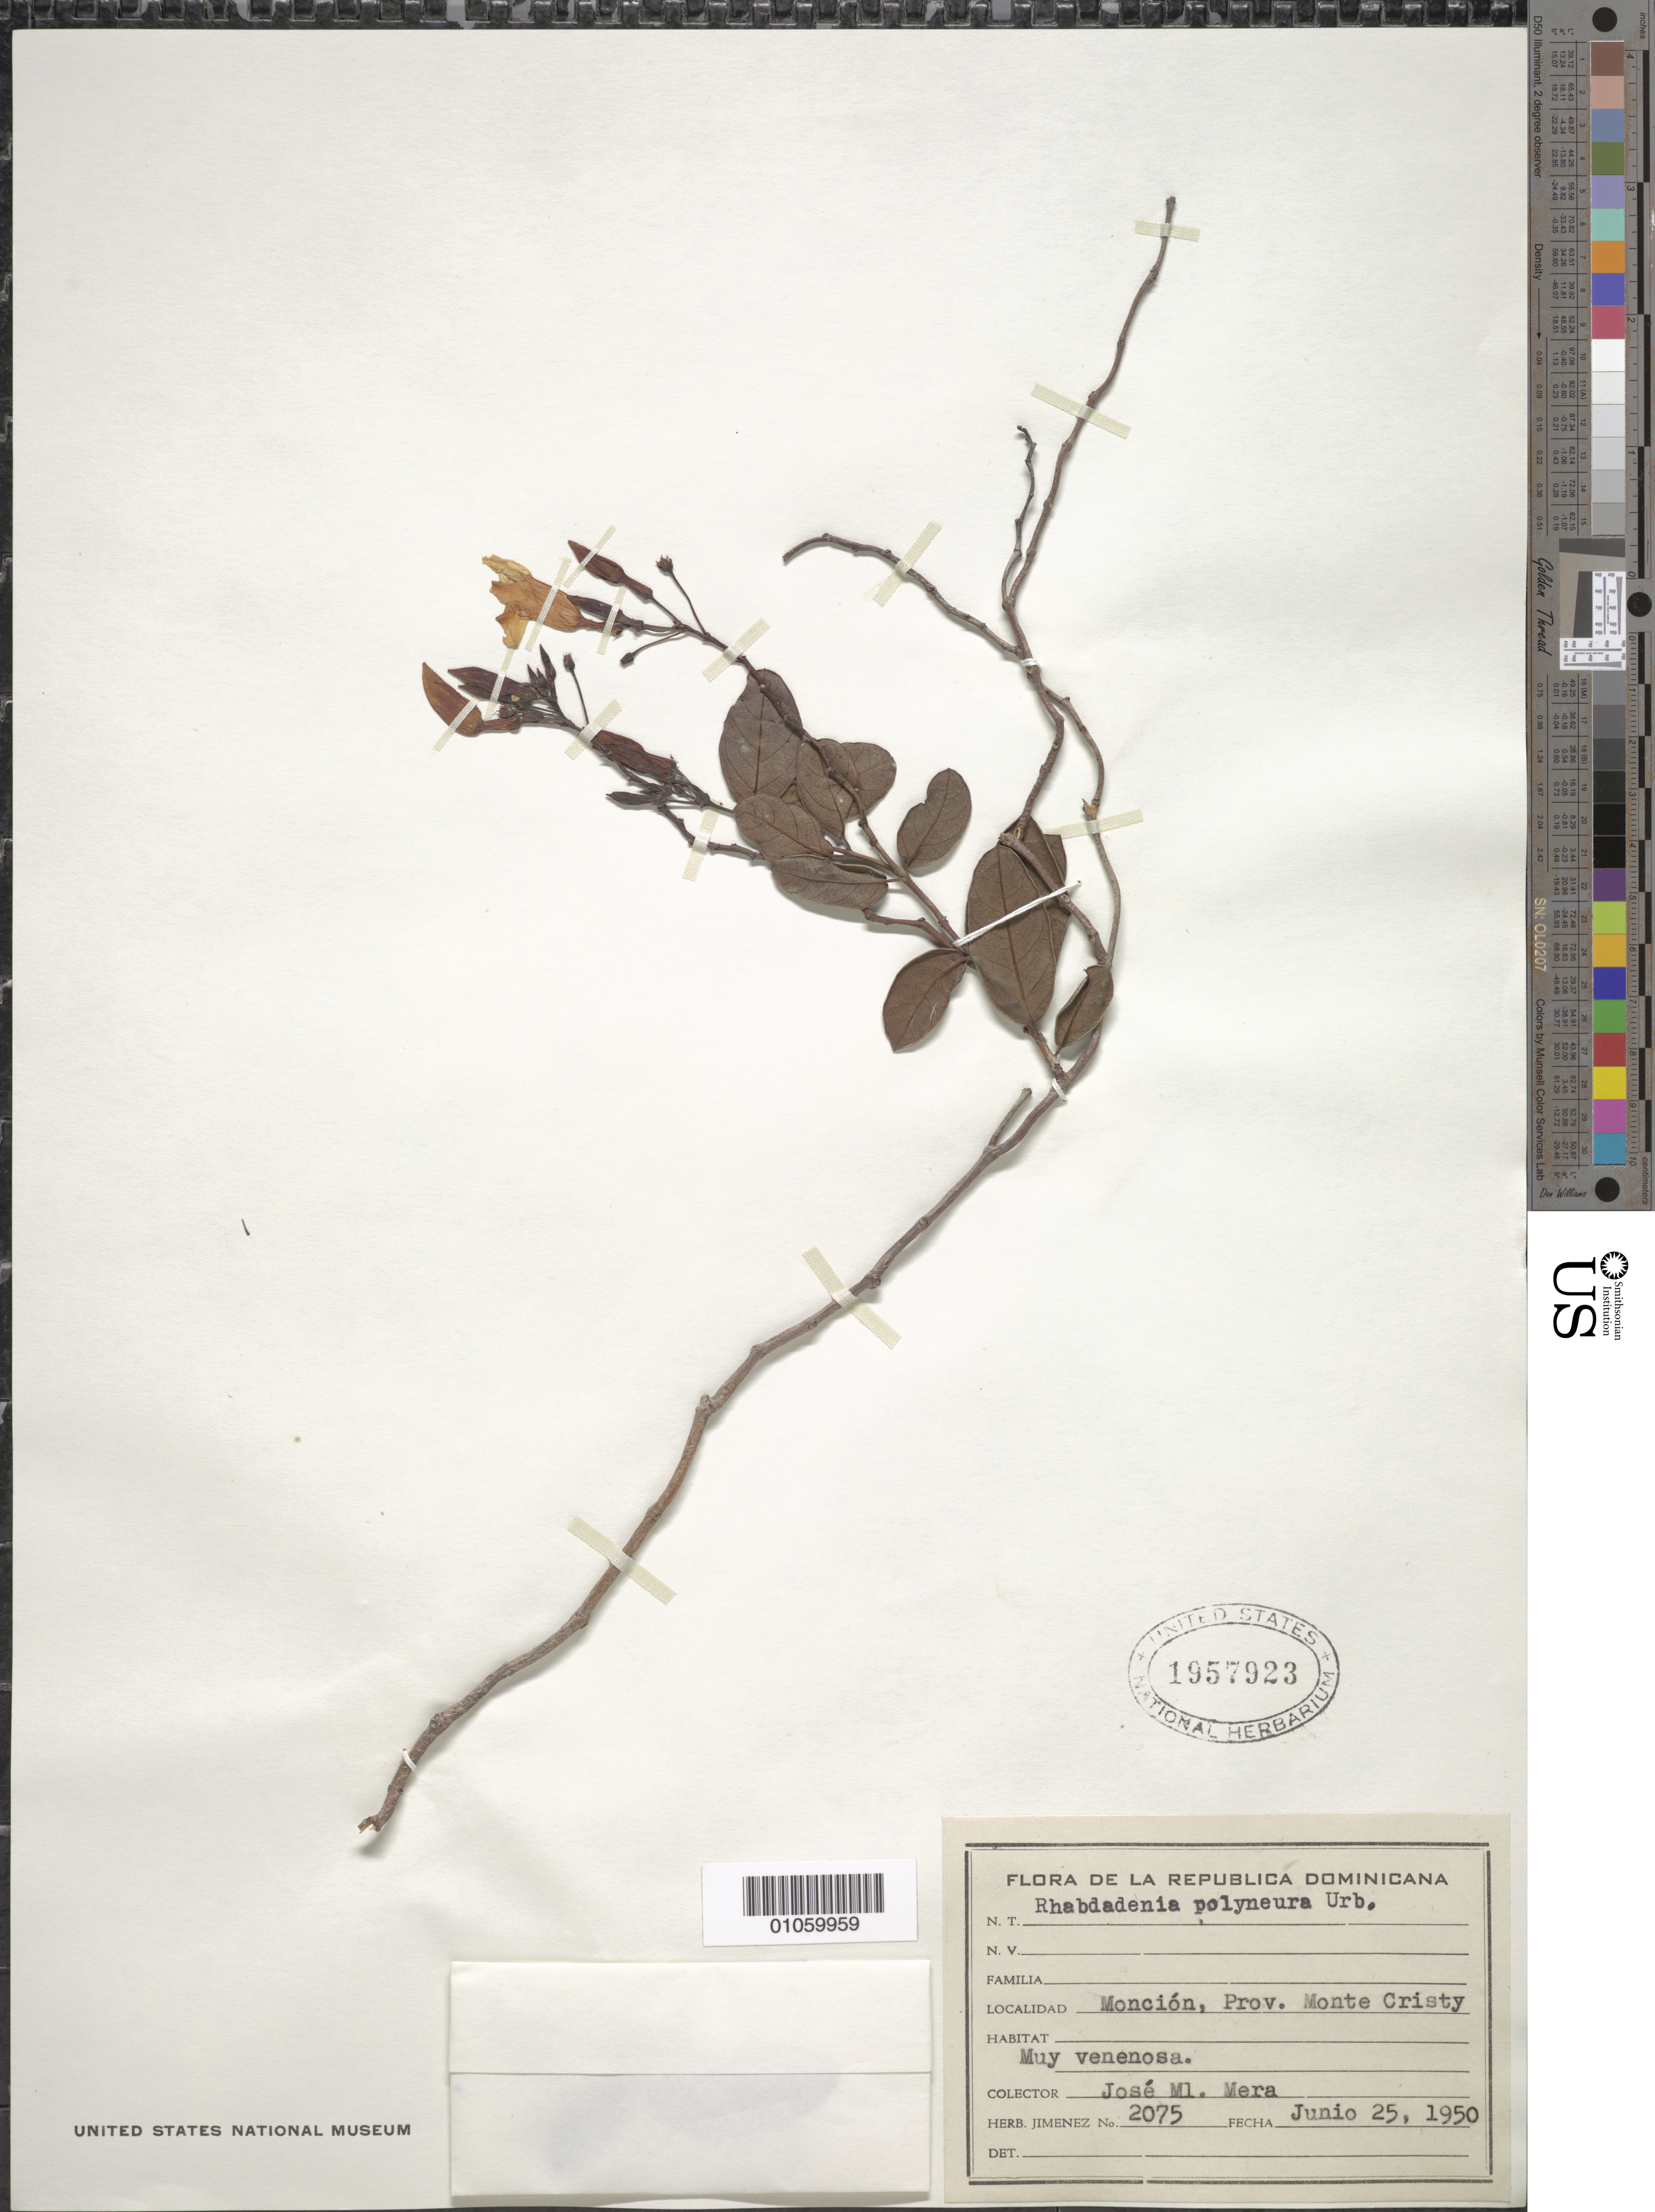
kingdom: Plantae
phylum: Tracheophyta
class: Magnoliopsida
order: Gentianales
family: Apocynaceae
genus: Rhabdadenia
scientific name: Rhabdadenia polyneura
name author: Urb.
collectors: J. Mera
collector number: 2075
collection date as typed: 25 Jun 1950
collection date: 1950-06-25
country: Dominican Republic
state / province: Monte Cristi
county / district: Monción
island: Hispaniola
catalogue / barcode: US 1957923